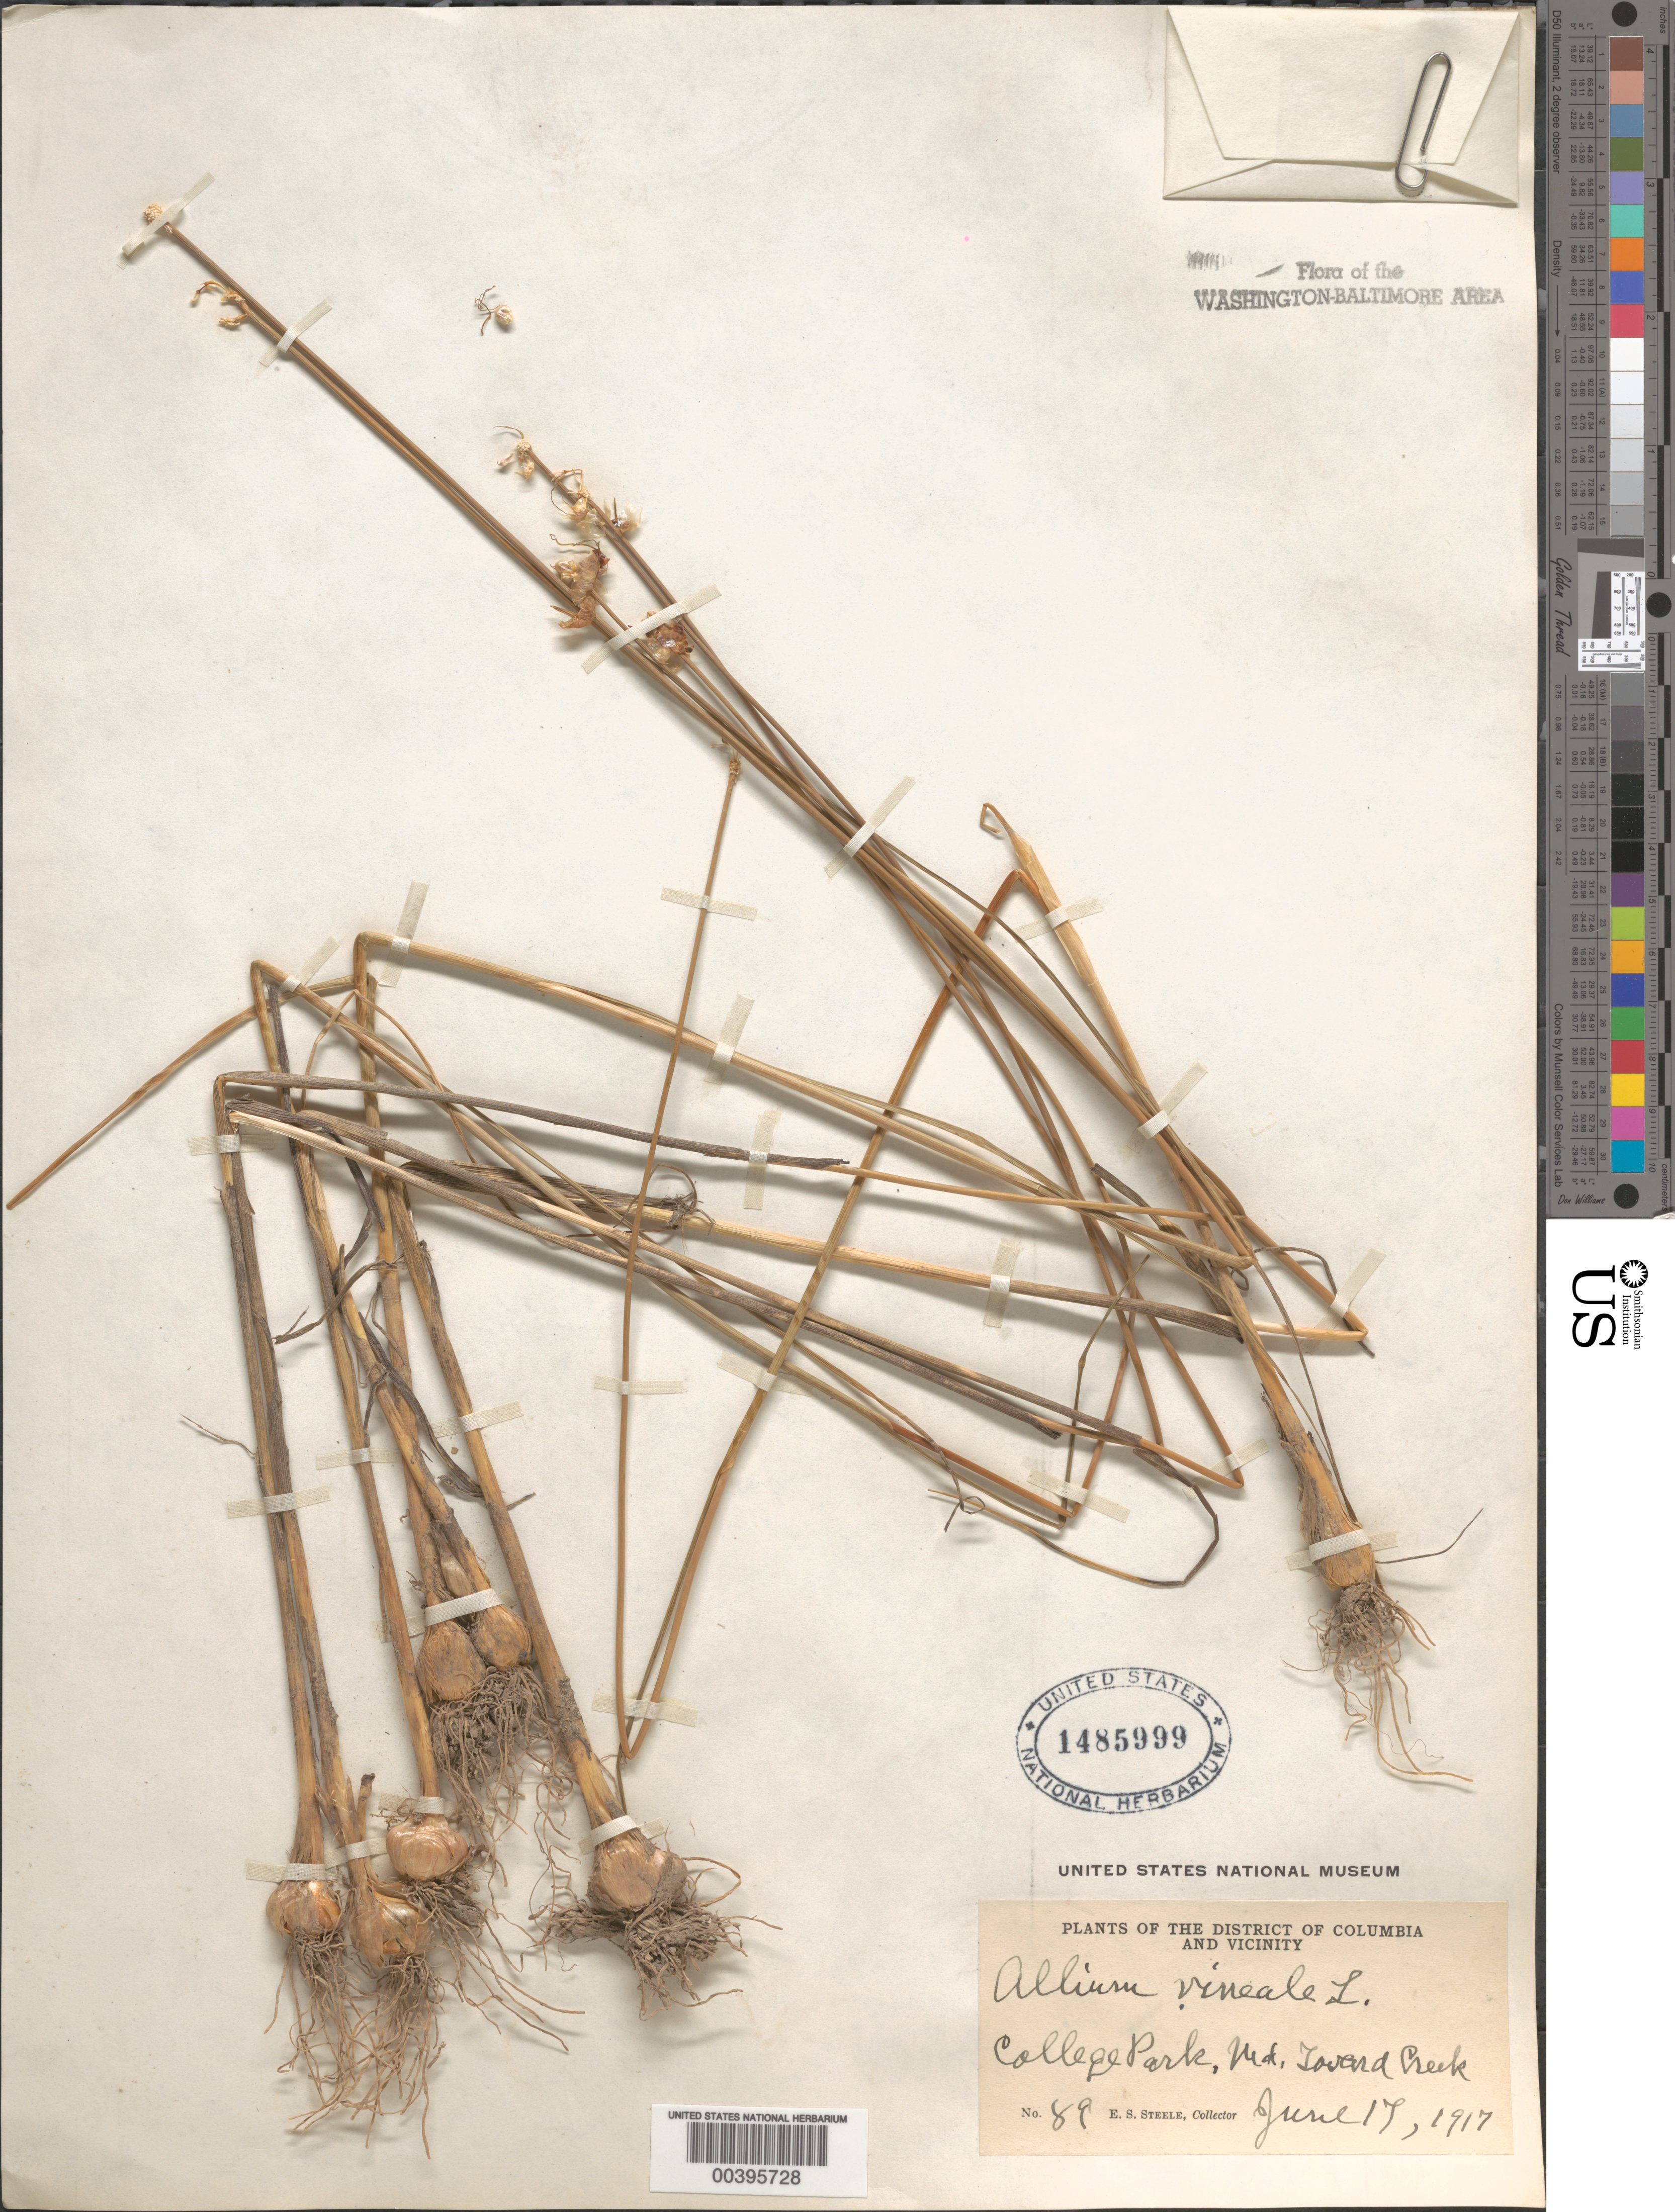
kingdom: Plantae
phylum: Tracheophyta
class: Liliopsida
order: Asparagales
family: Amaryllidaceae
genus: Allium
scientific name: Allium vineale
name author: L.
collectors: E. Steele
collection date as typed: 17 Jun 1917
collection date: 1917-06-17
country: United States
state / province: Maryland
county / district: Prince George's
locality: College Park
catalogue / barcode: US 1485999